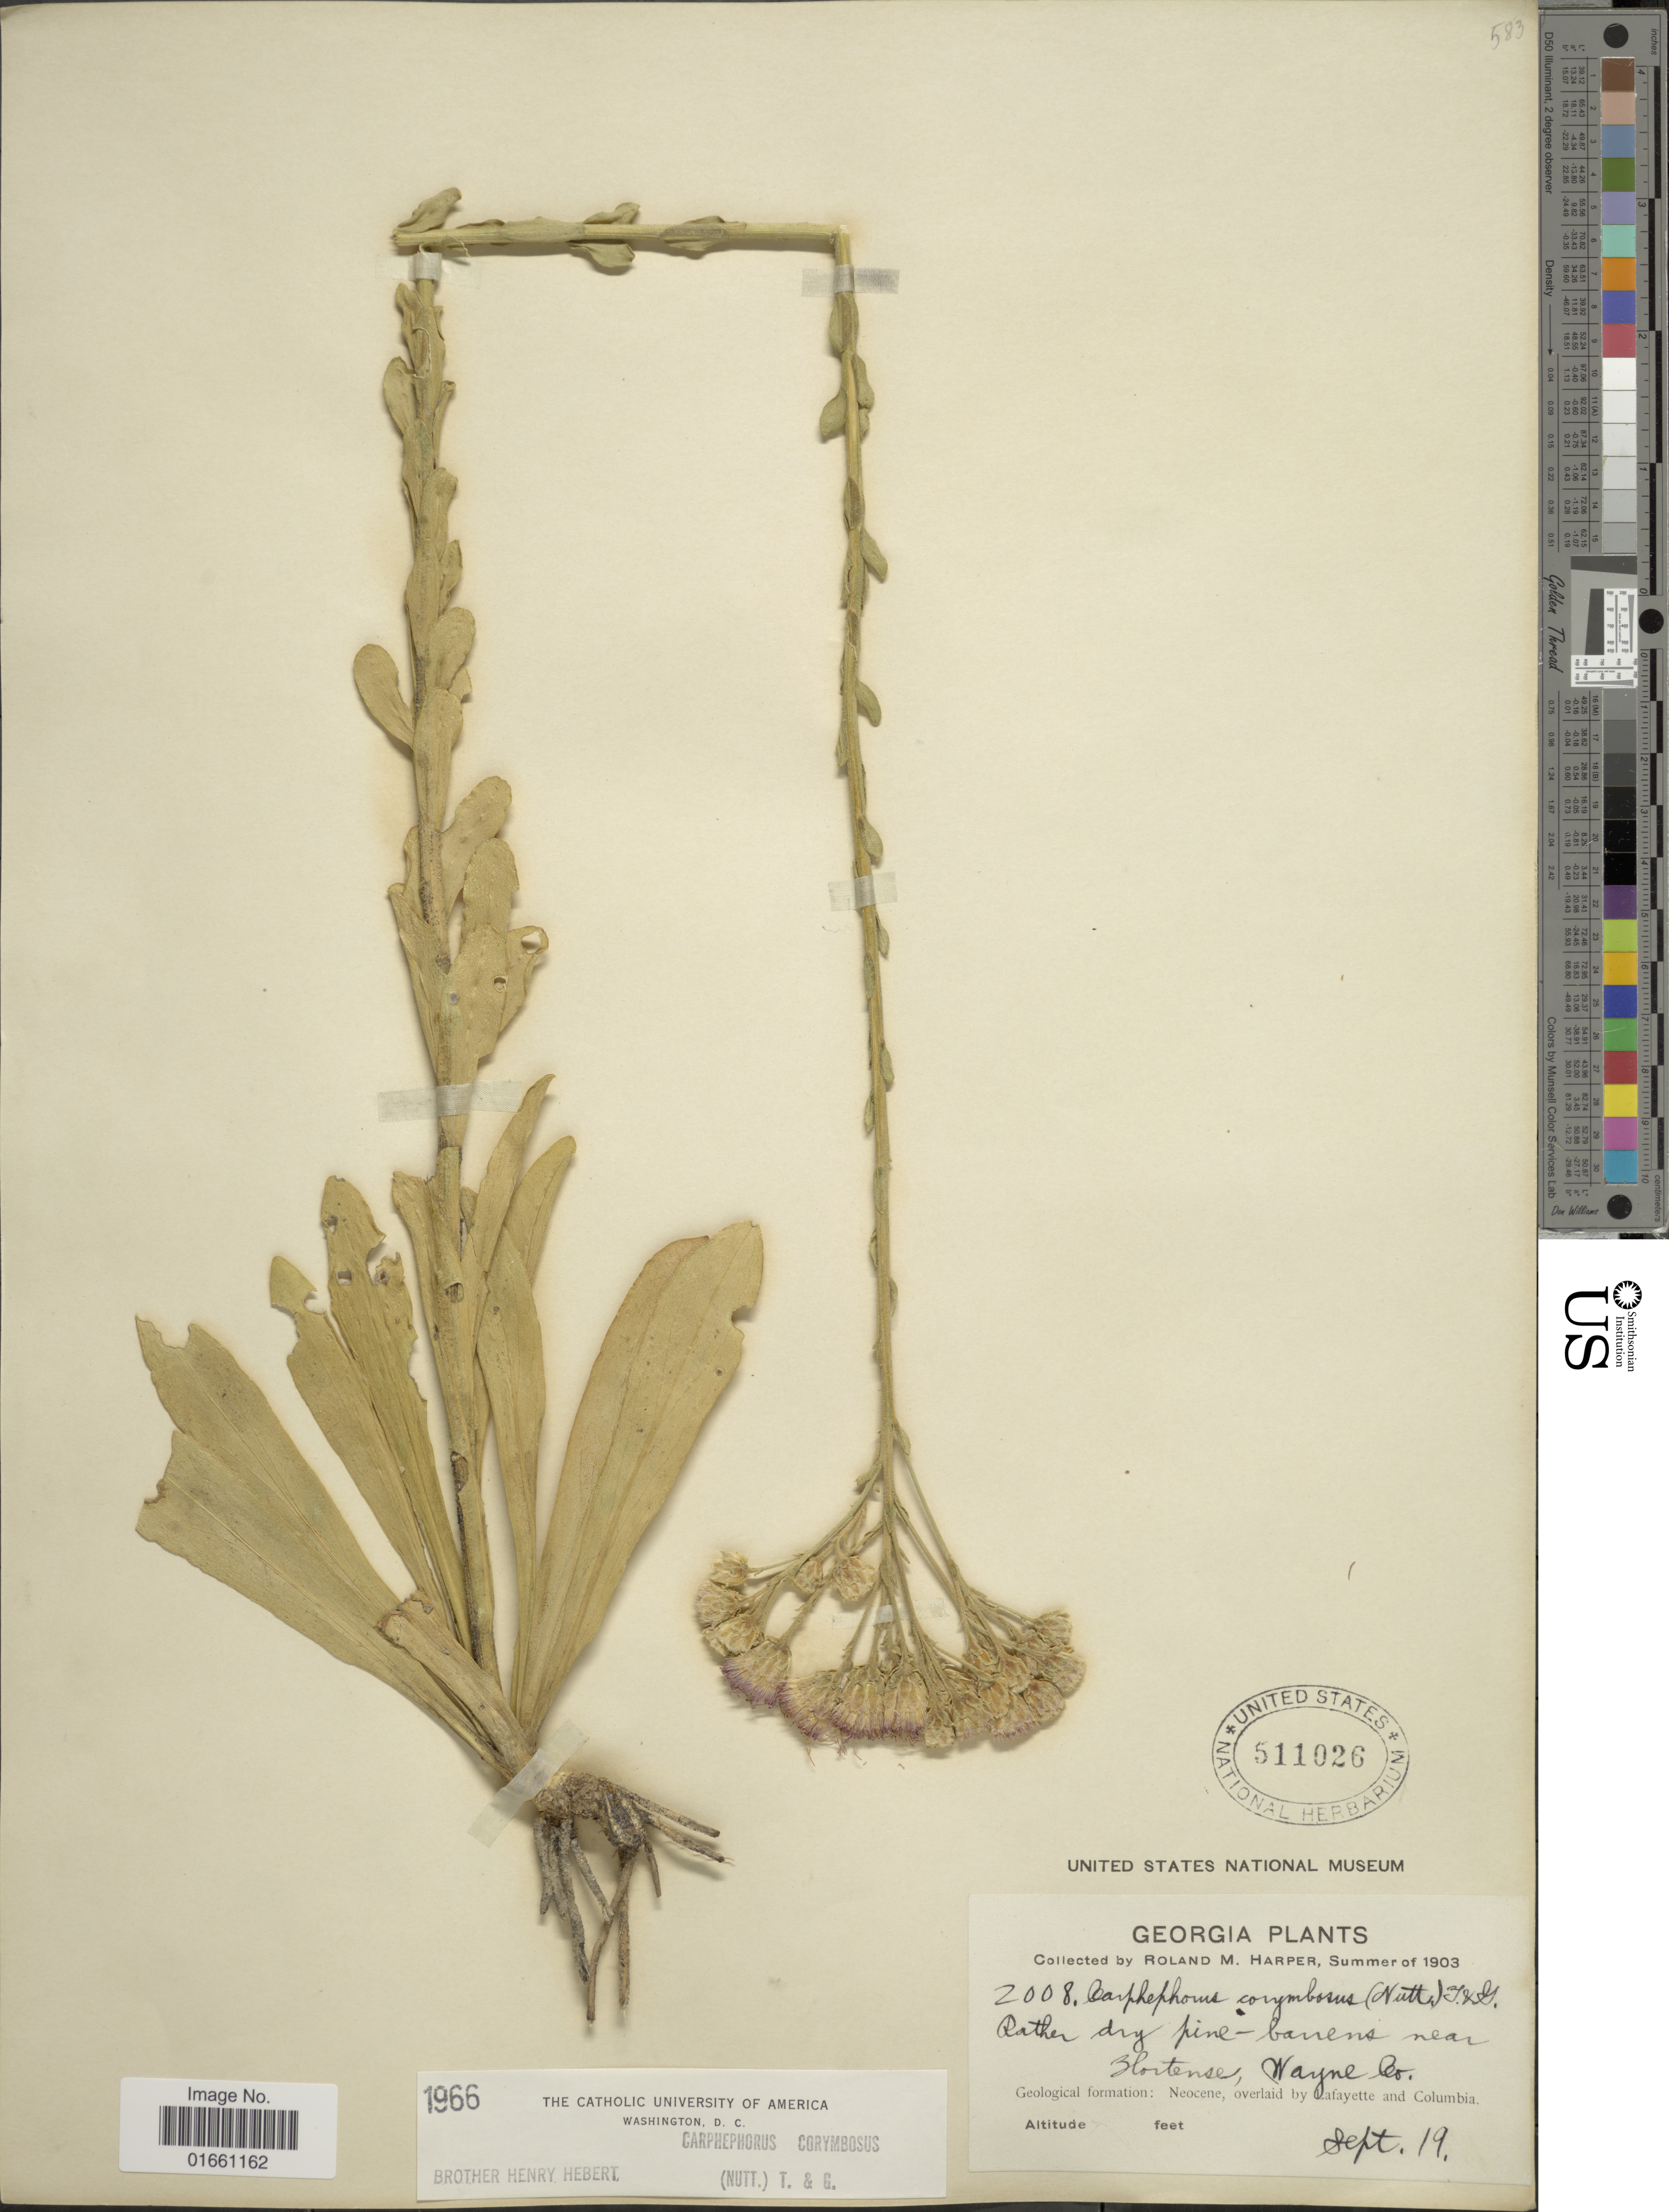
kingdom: Plantae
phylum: Tracheophyta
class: Magnoliopsida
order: Asterales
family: Asteraceae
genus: Carphephorus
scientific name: Carphephorus corymbosus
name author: (Nutt.) Torr. & A. Gray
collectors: R. M. Harper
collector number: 2008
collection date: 1903-09-19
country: United States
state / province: Georgia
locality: Rather dry Pine-barrens near Hortense, Wayne Co., Geological formation: Neocene, overlaid by Lafayette and Colombia.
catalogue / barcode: US 511026